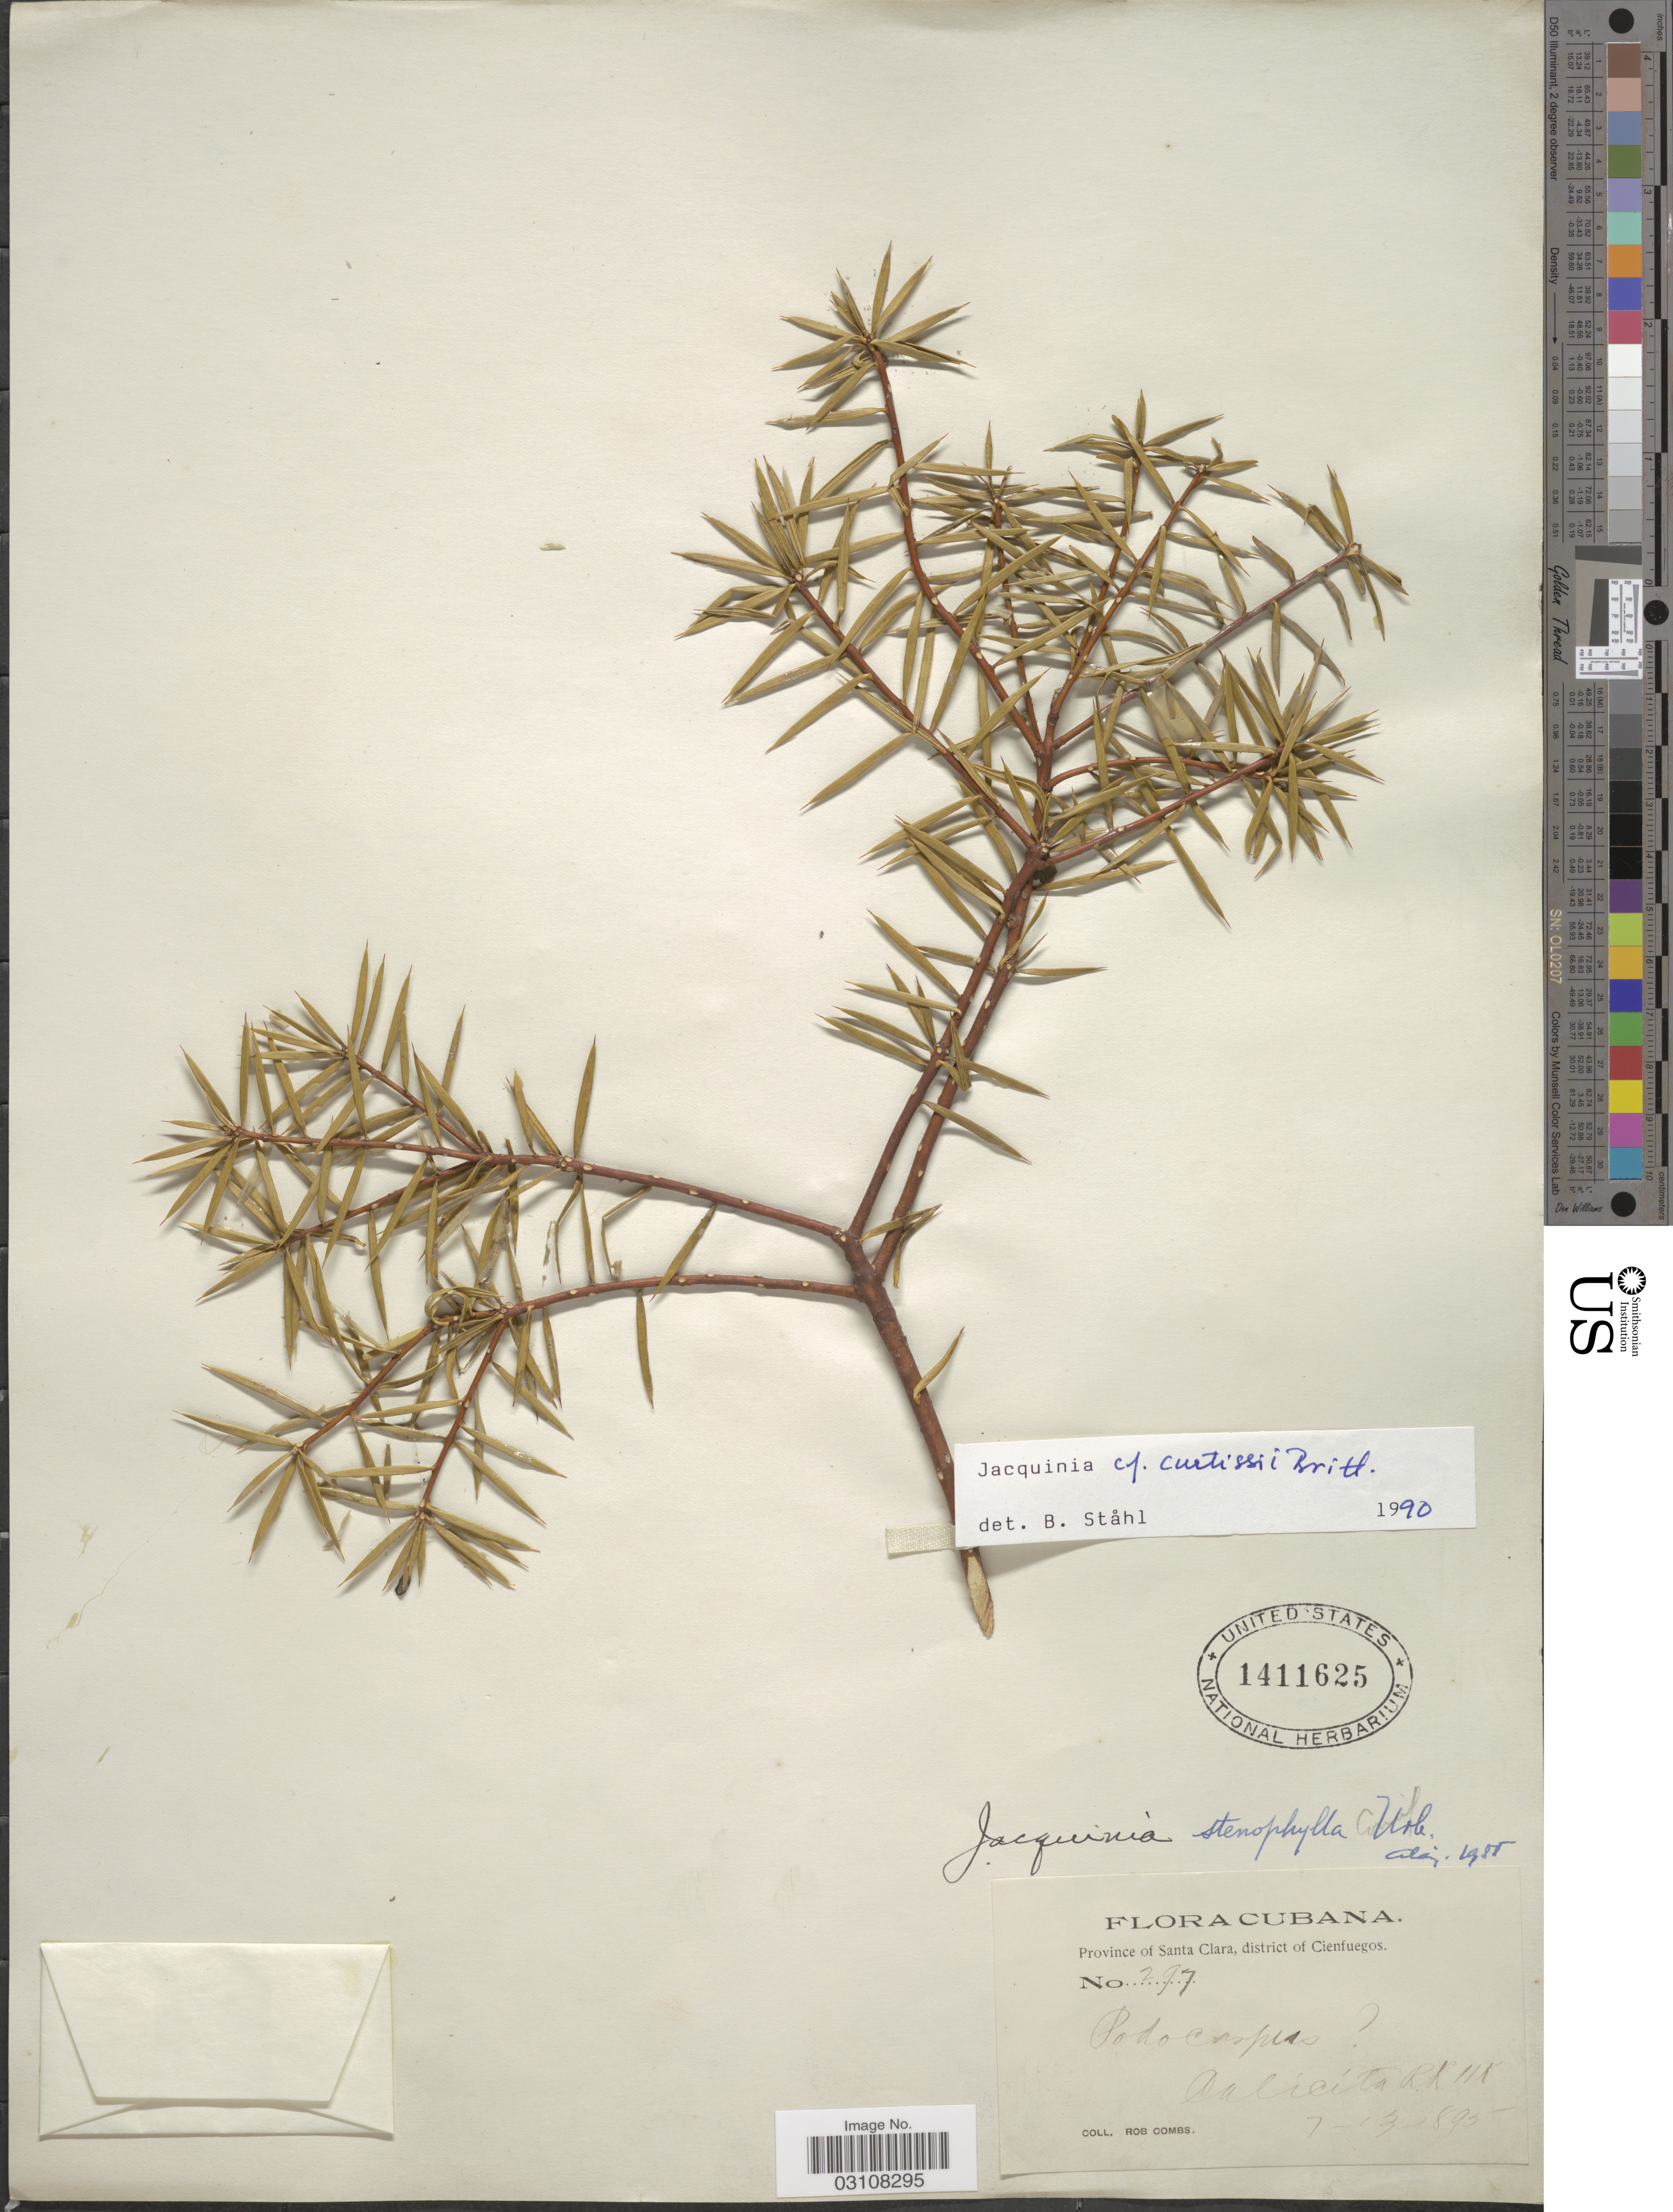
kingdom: Plantae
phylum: Tracheophyta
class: Magnoliopsida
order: Ericales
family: Primulaceae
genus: Jacquinia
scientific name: Jacquinia curtissii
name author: Britton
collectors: R. Combs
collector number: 297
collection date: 1895-07-13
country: Cuba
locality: Cubana. Province of Santa Clara, district of Cienfuegos. Calicita, R.R. [illegible text]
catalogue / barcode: US 1411625